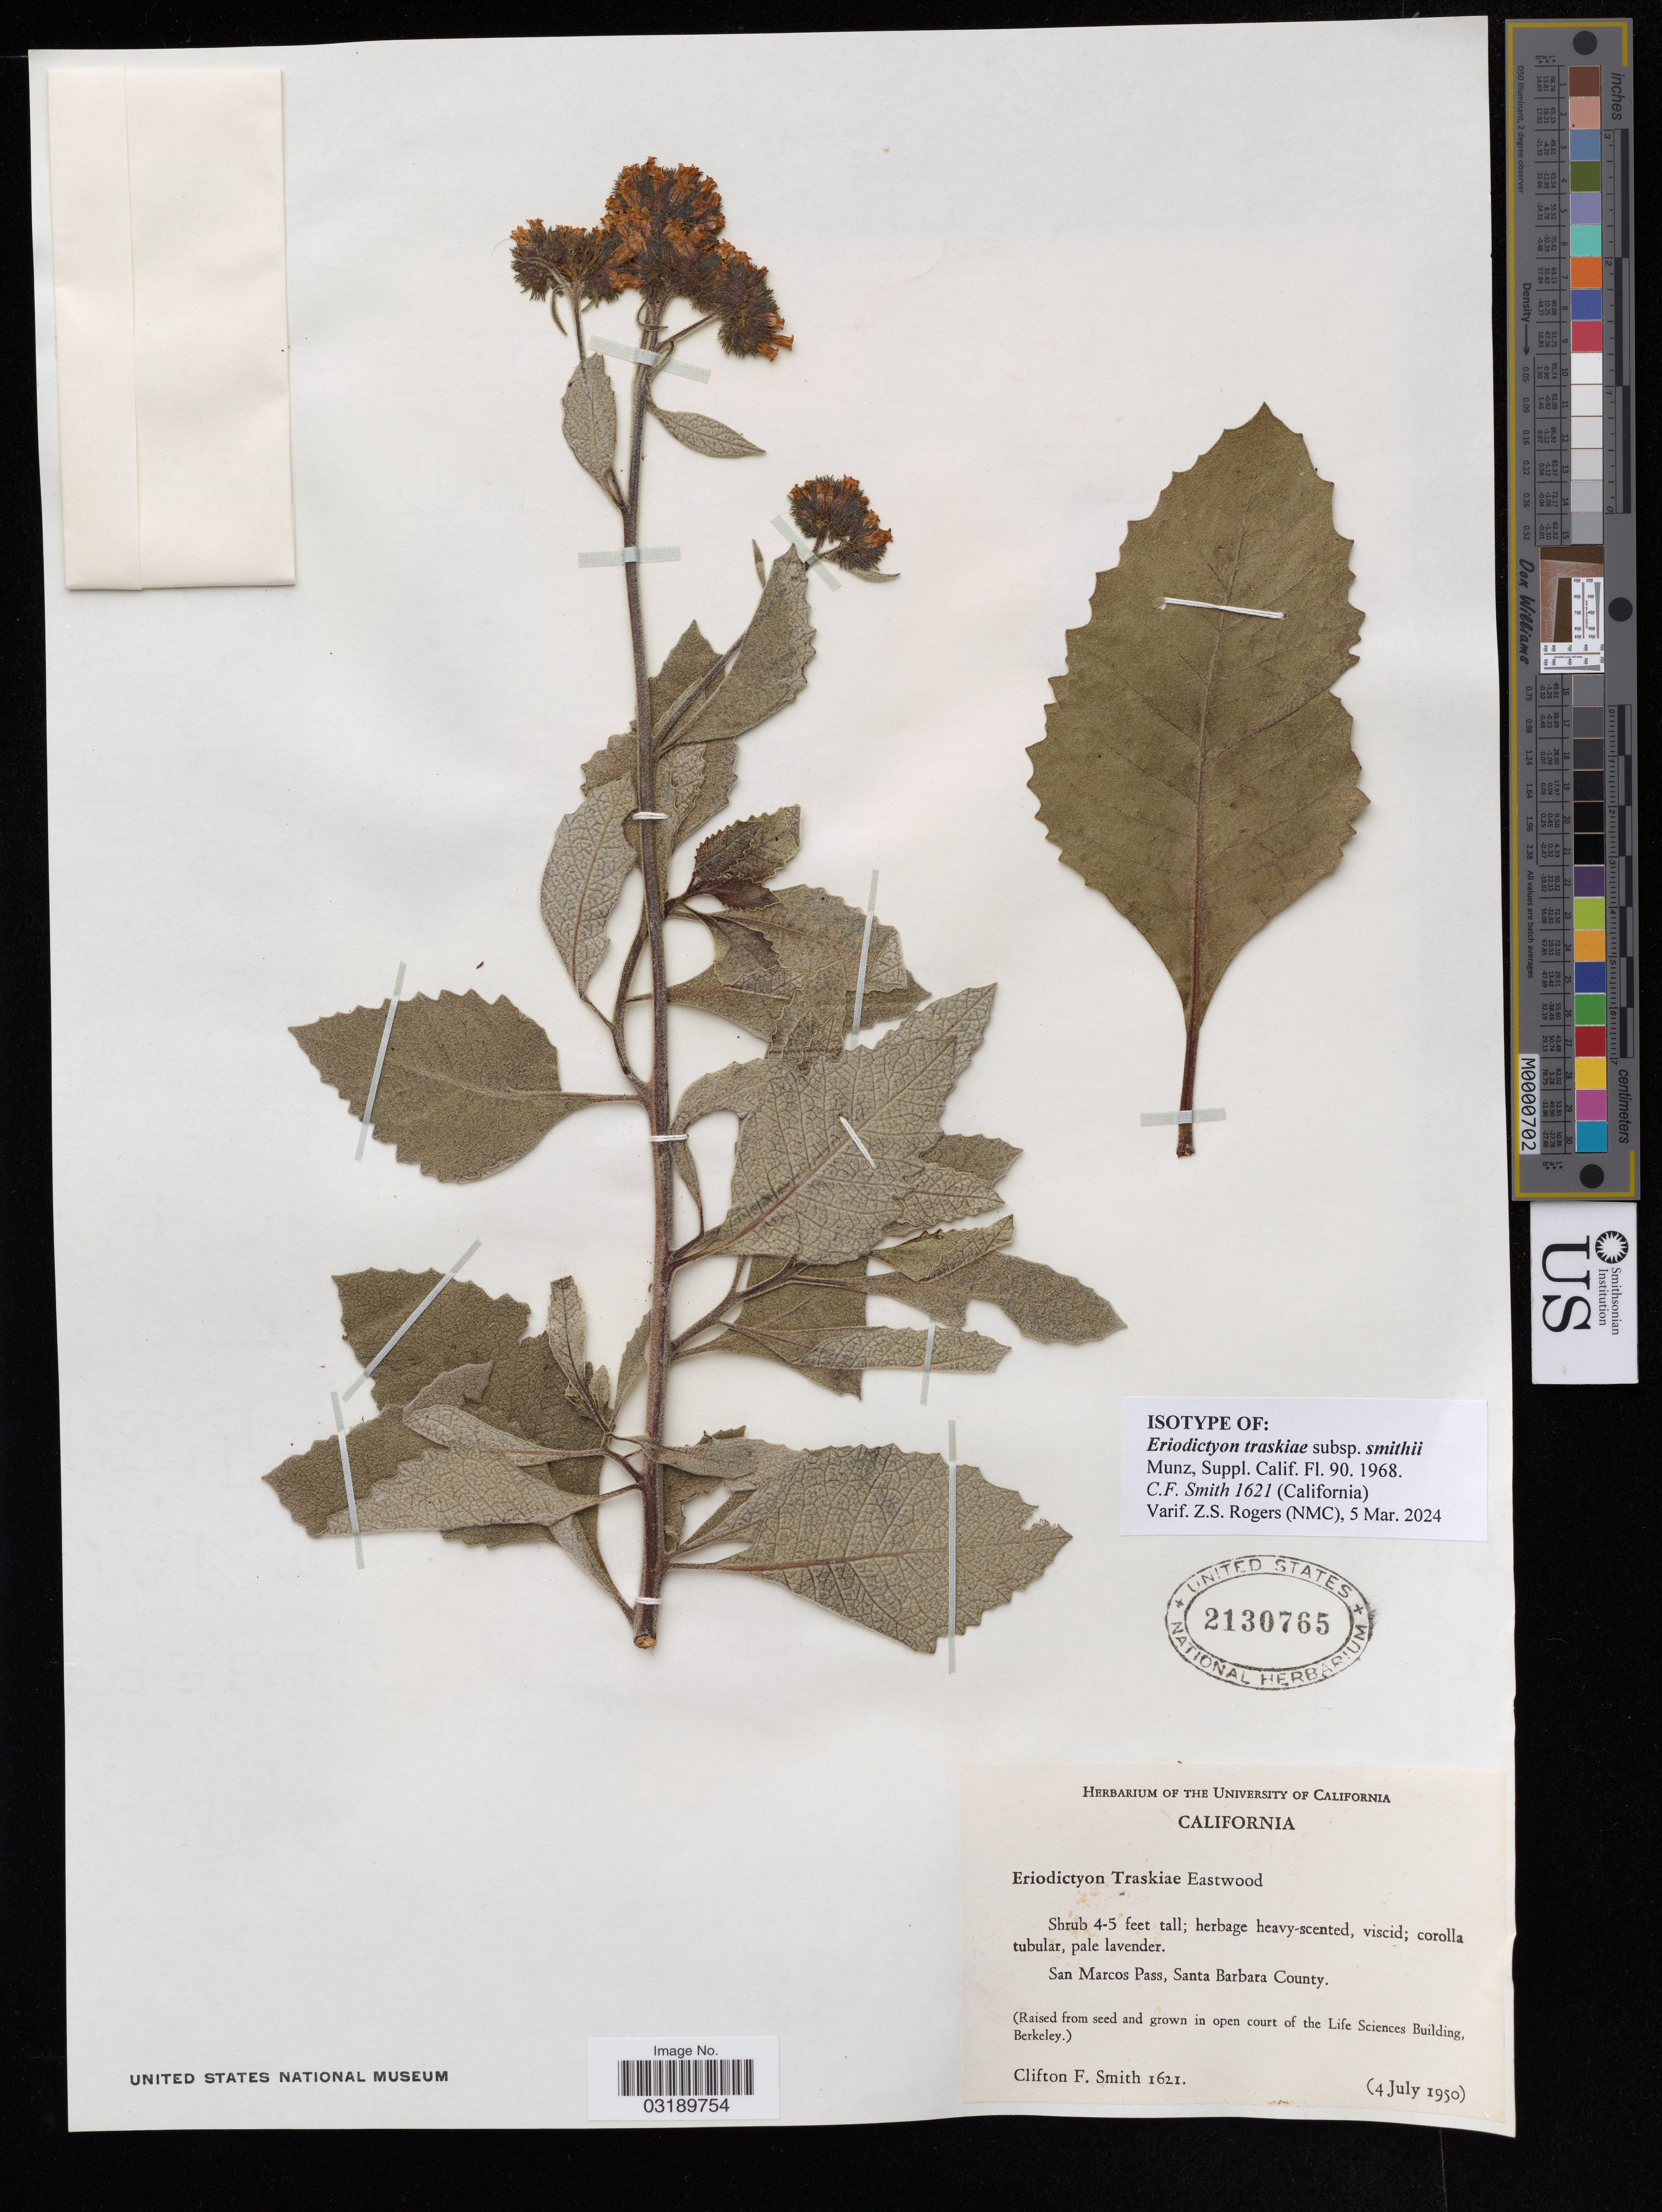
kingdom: Plantae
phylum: Tracheophyta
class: Magnoliopsida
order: Boraginales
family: Namaceae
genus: Eriodictyon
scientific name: Eriodictyon traskiae subsp. smithii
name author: Munz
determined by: Rogers, Z. S.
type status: Isotype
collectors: C. F. Smith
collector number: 1621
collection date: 1950-07-04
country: United States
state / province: California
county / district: Santa Barbara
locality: San Marcos Pass, Santa Barbara County. (Raised from seed and grown in open court of the Life Sciences Building, Berkeley).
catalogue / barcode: US 2130765